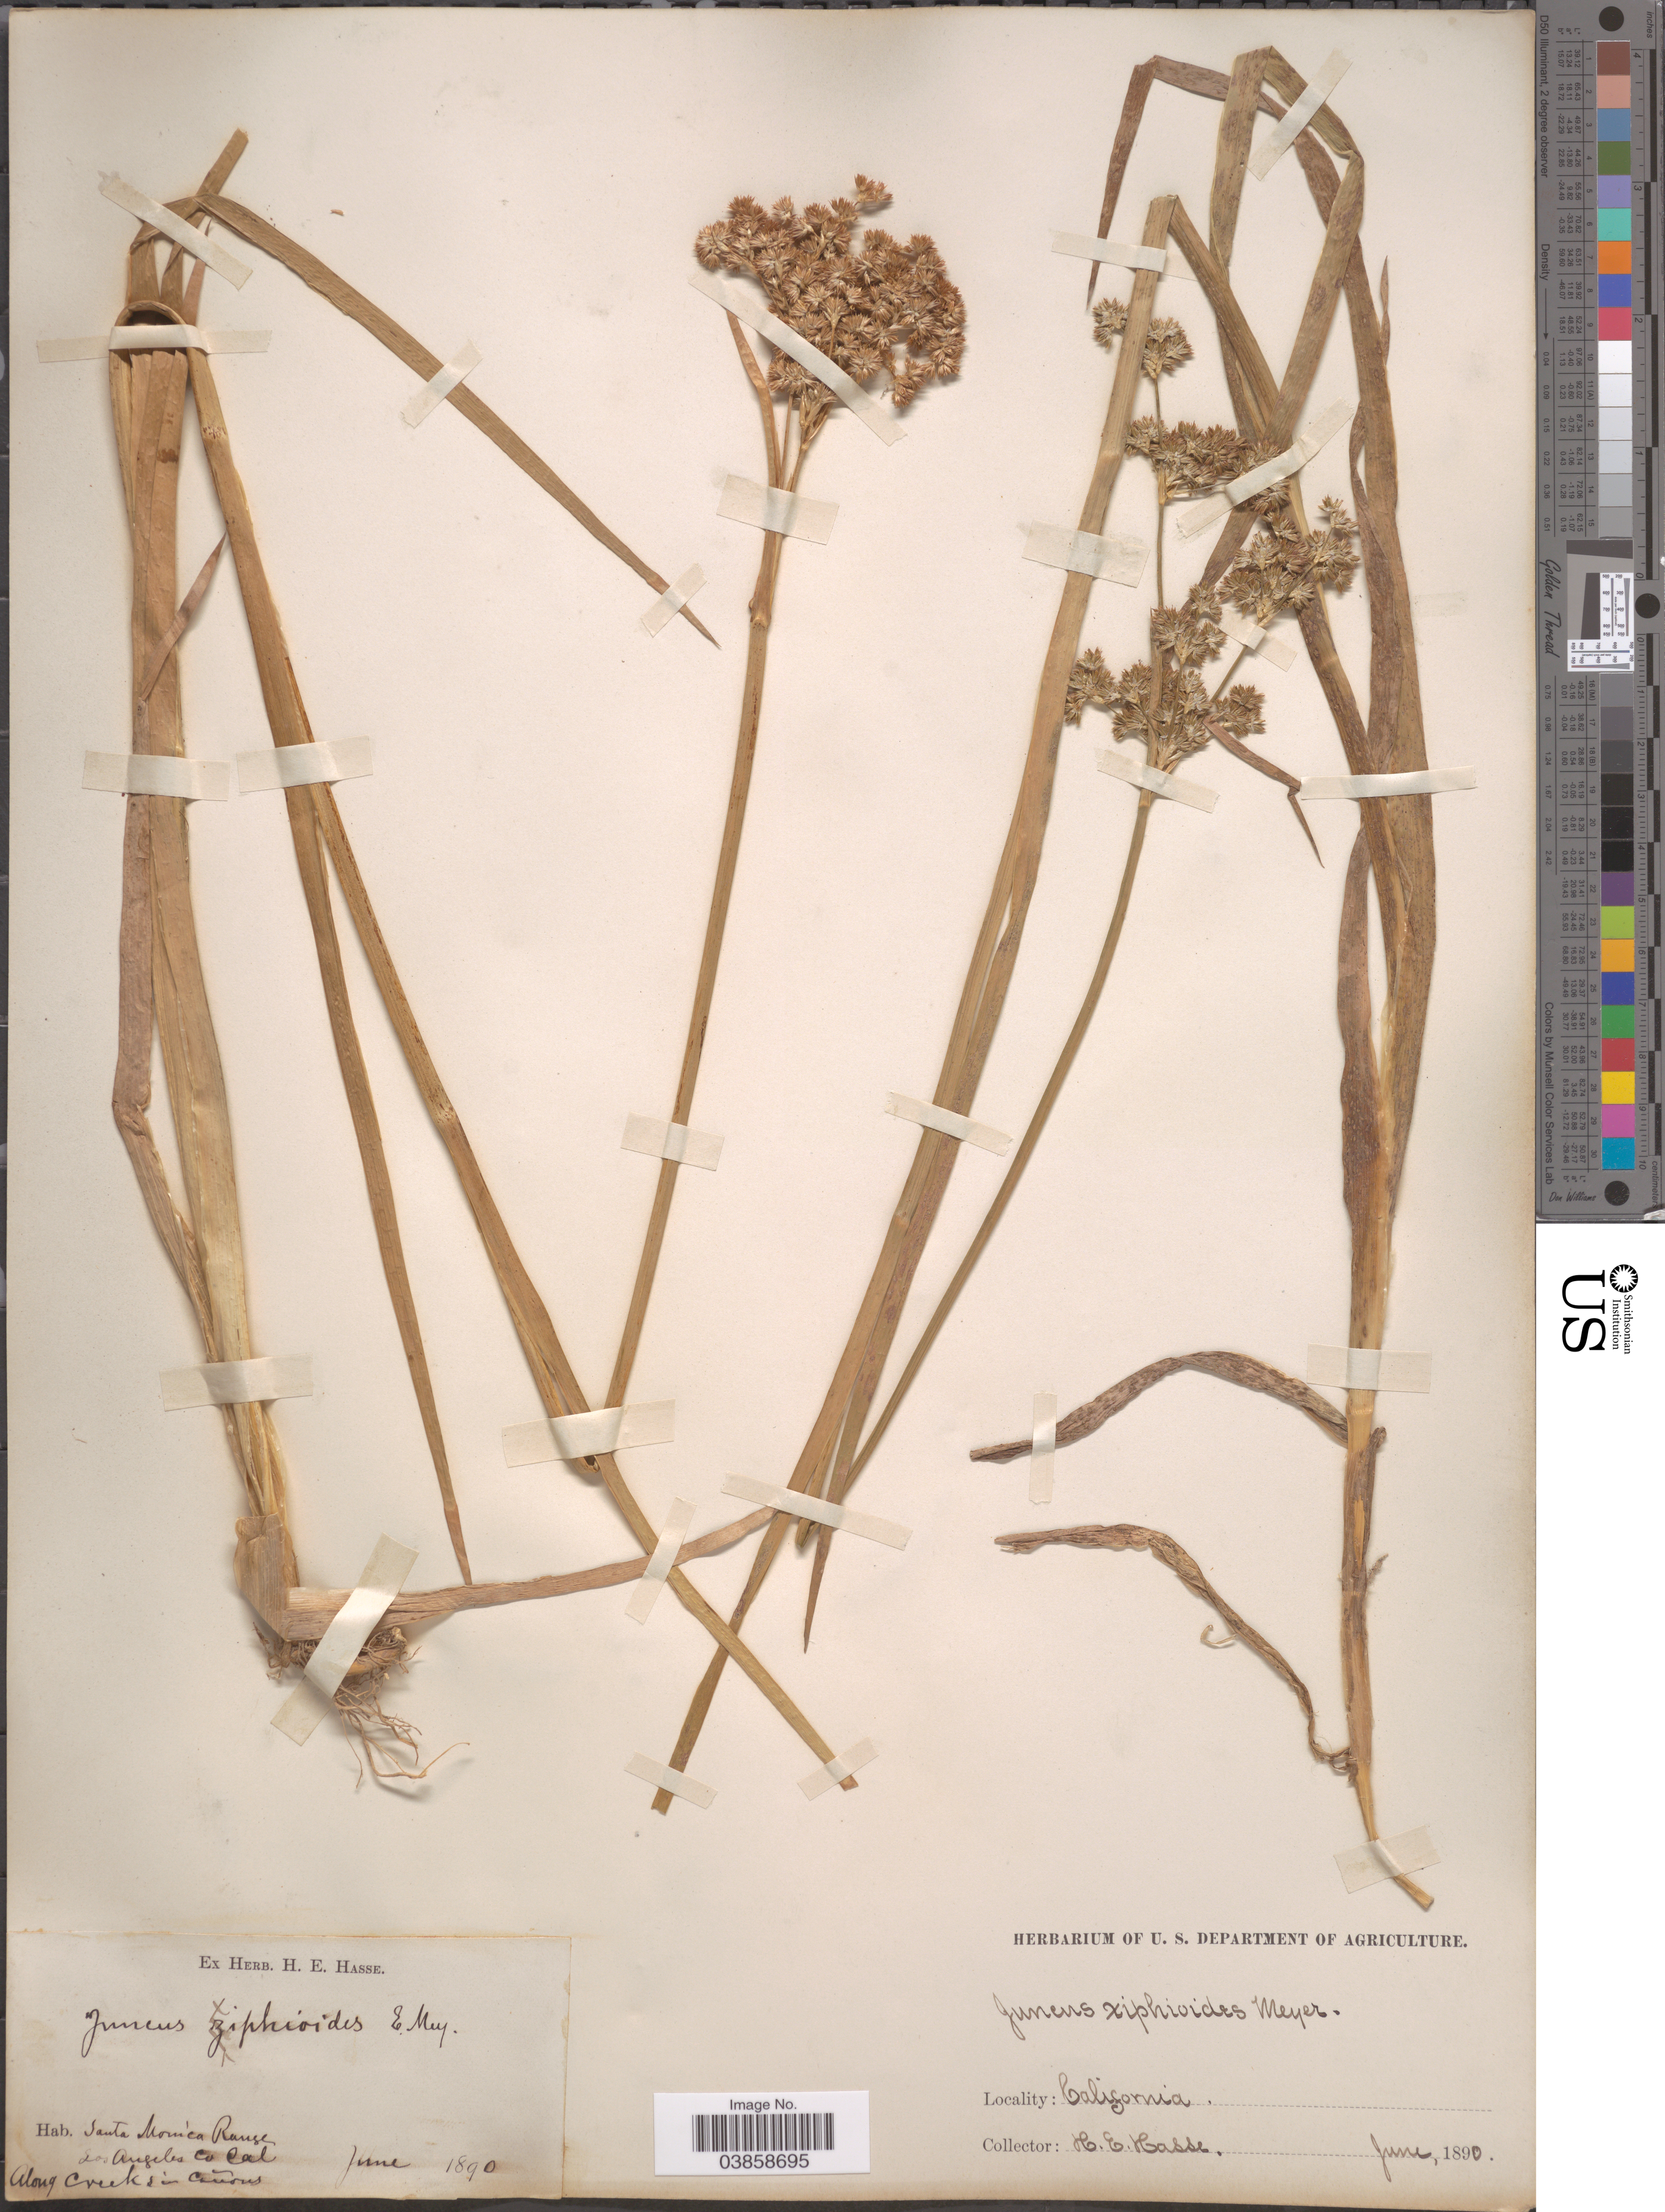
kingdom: Plantae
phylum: Tracheophyta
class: Liliopsida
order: Poales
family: Juncaceae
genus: Juncus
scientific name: Juncus xiphioides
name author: E. Mey.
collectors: H. E. Hasse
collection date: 1890-06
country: United States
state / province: California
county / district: Los Angeles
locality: Los Angeles Co. Along creek in cañons.